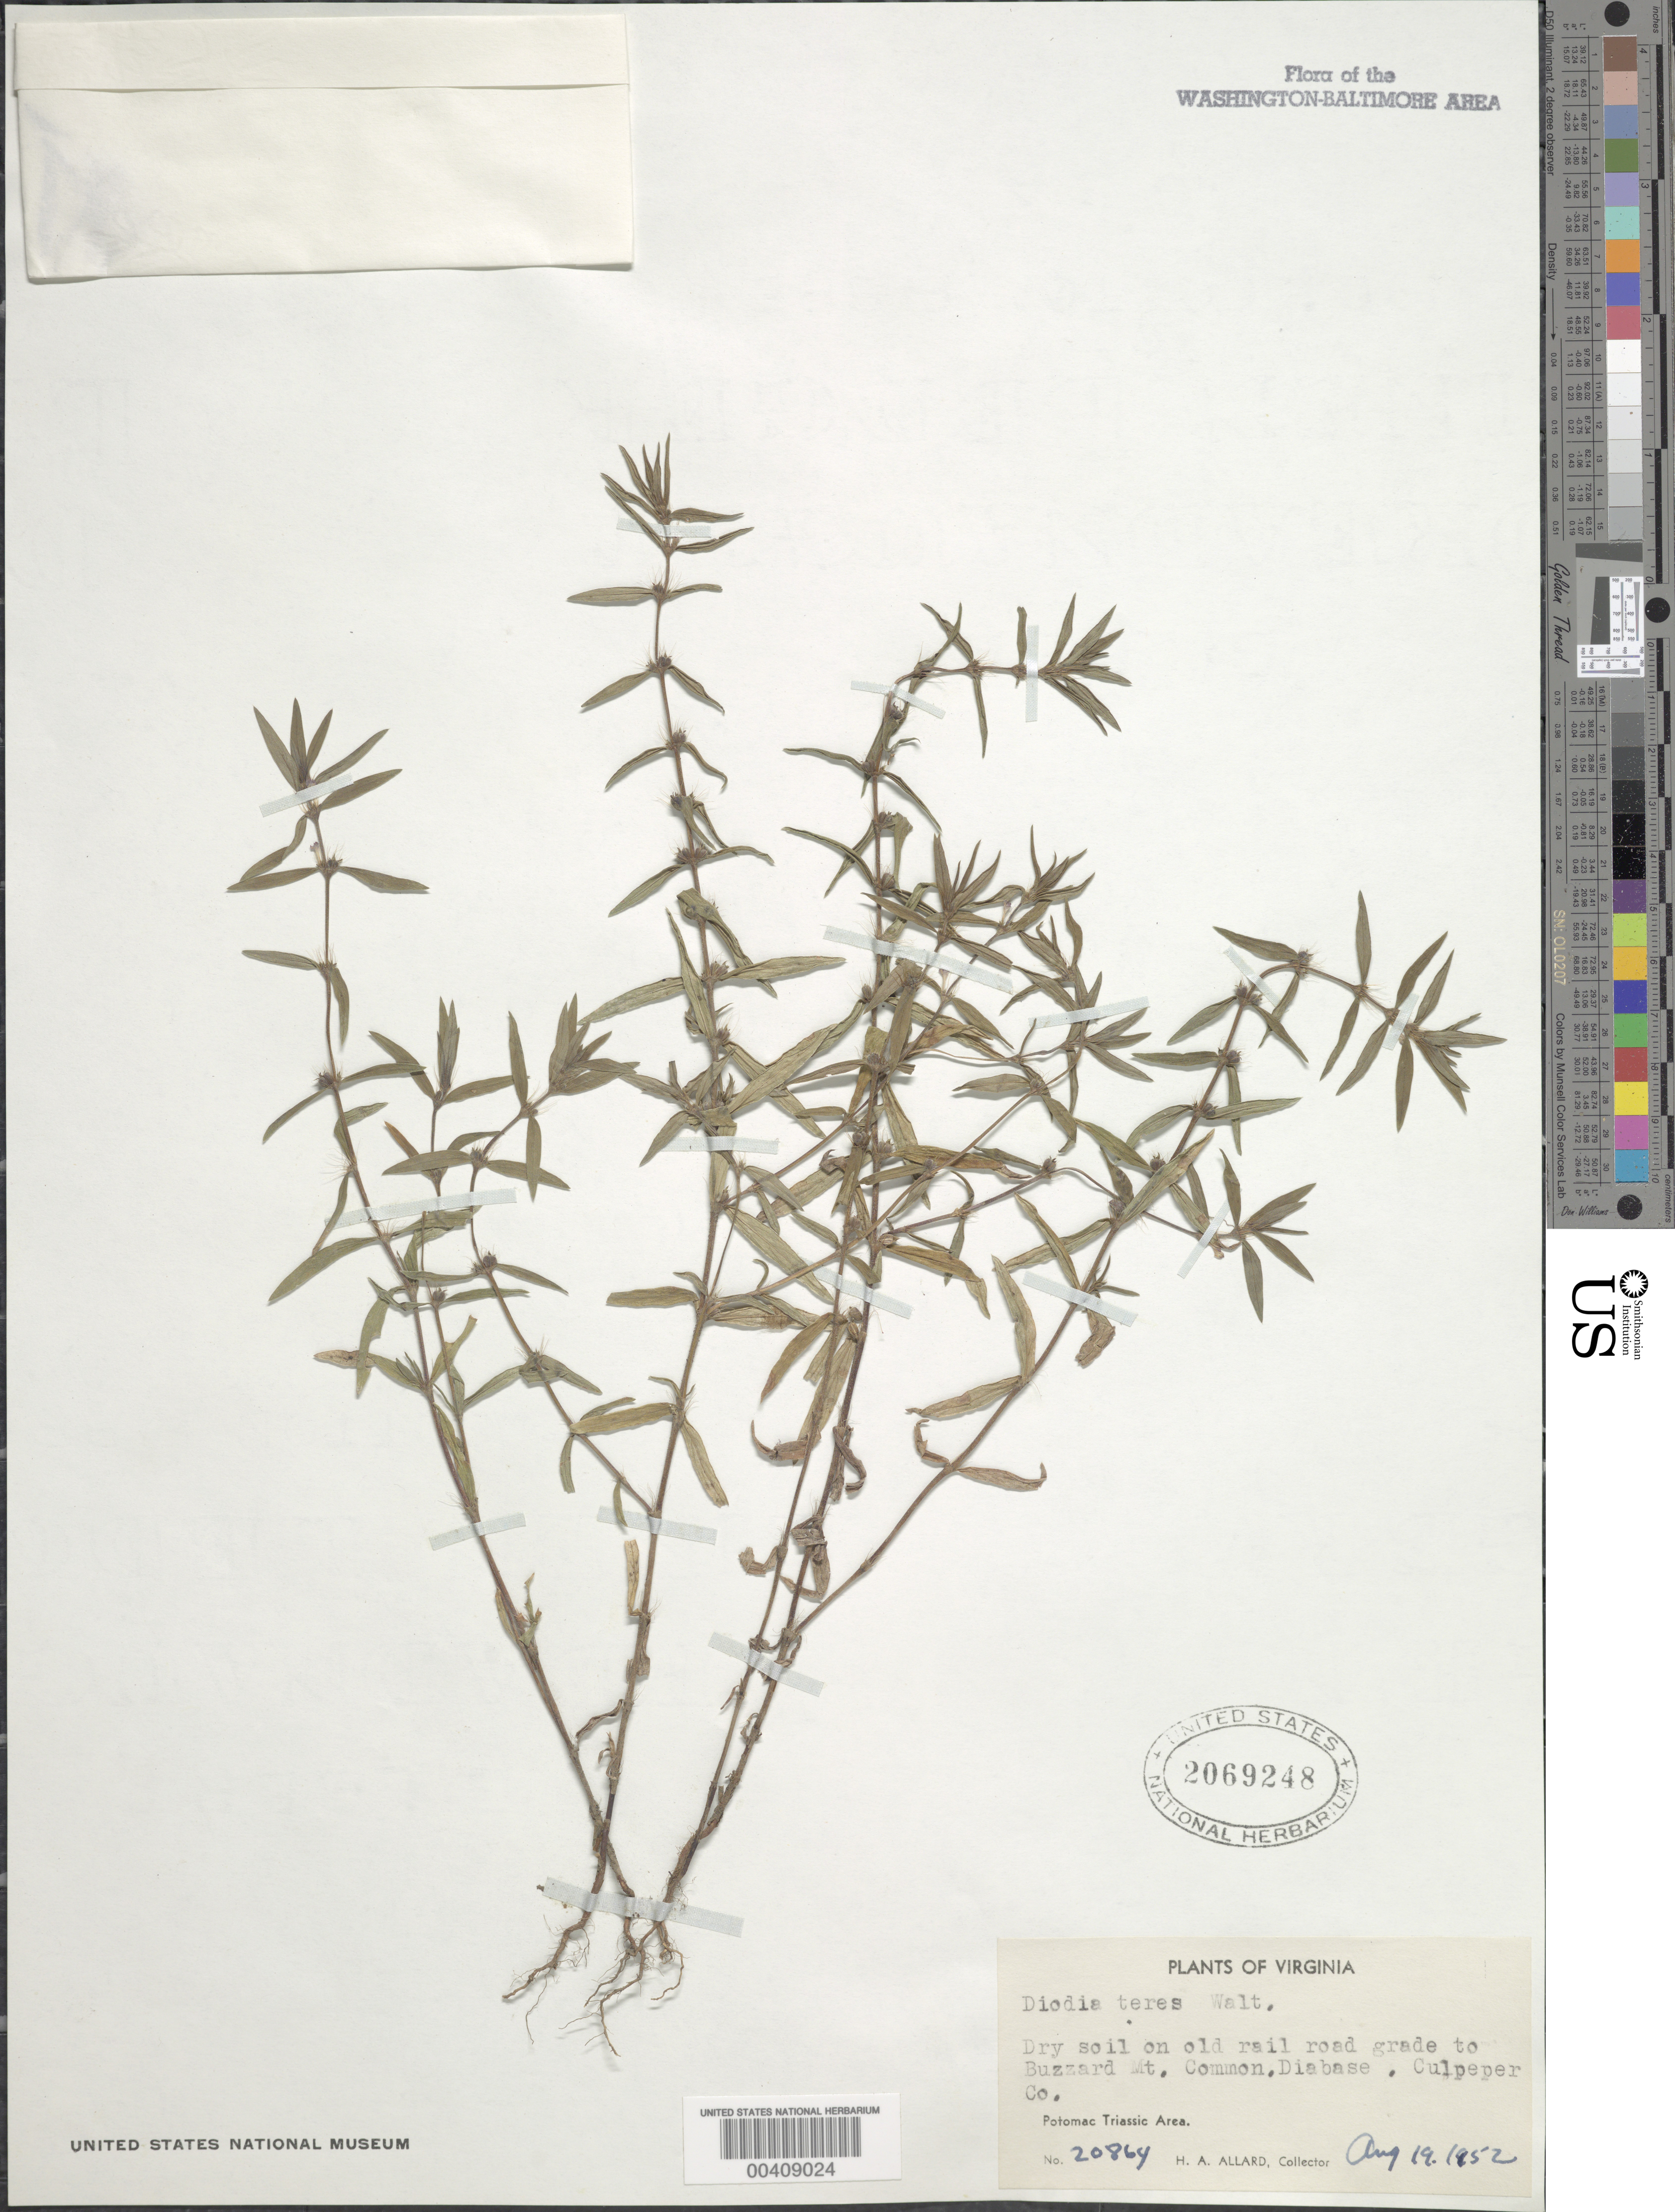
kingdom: Plantae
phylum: Tracheophyta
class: Magnoliopsida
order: Gentianales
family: Rubiaceae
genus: Diodia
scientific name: Diodia teres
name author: Walter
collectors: H. A. Allard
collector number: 20864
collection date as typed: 19 Aug 1952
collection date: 1952-08-19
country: United States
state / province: Virginia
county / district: Culpeper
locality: Buzzard Mt.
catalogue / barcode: US 2069248